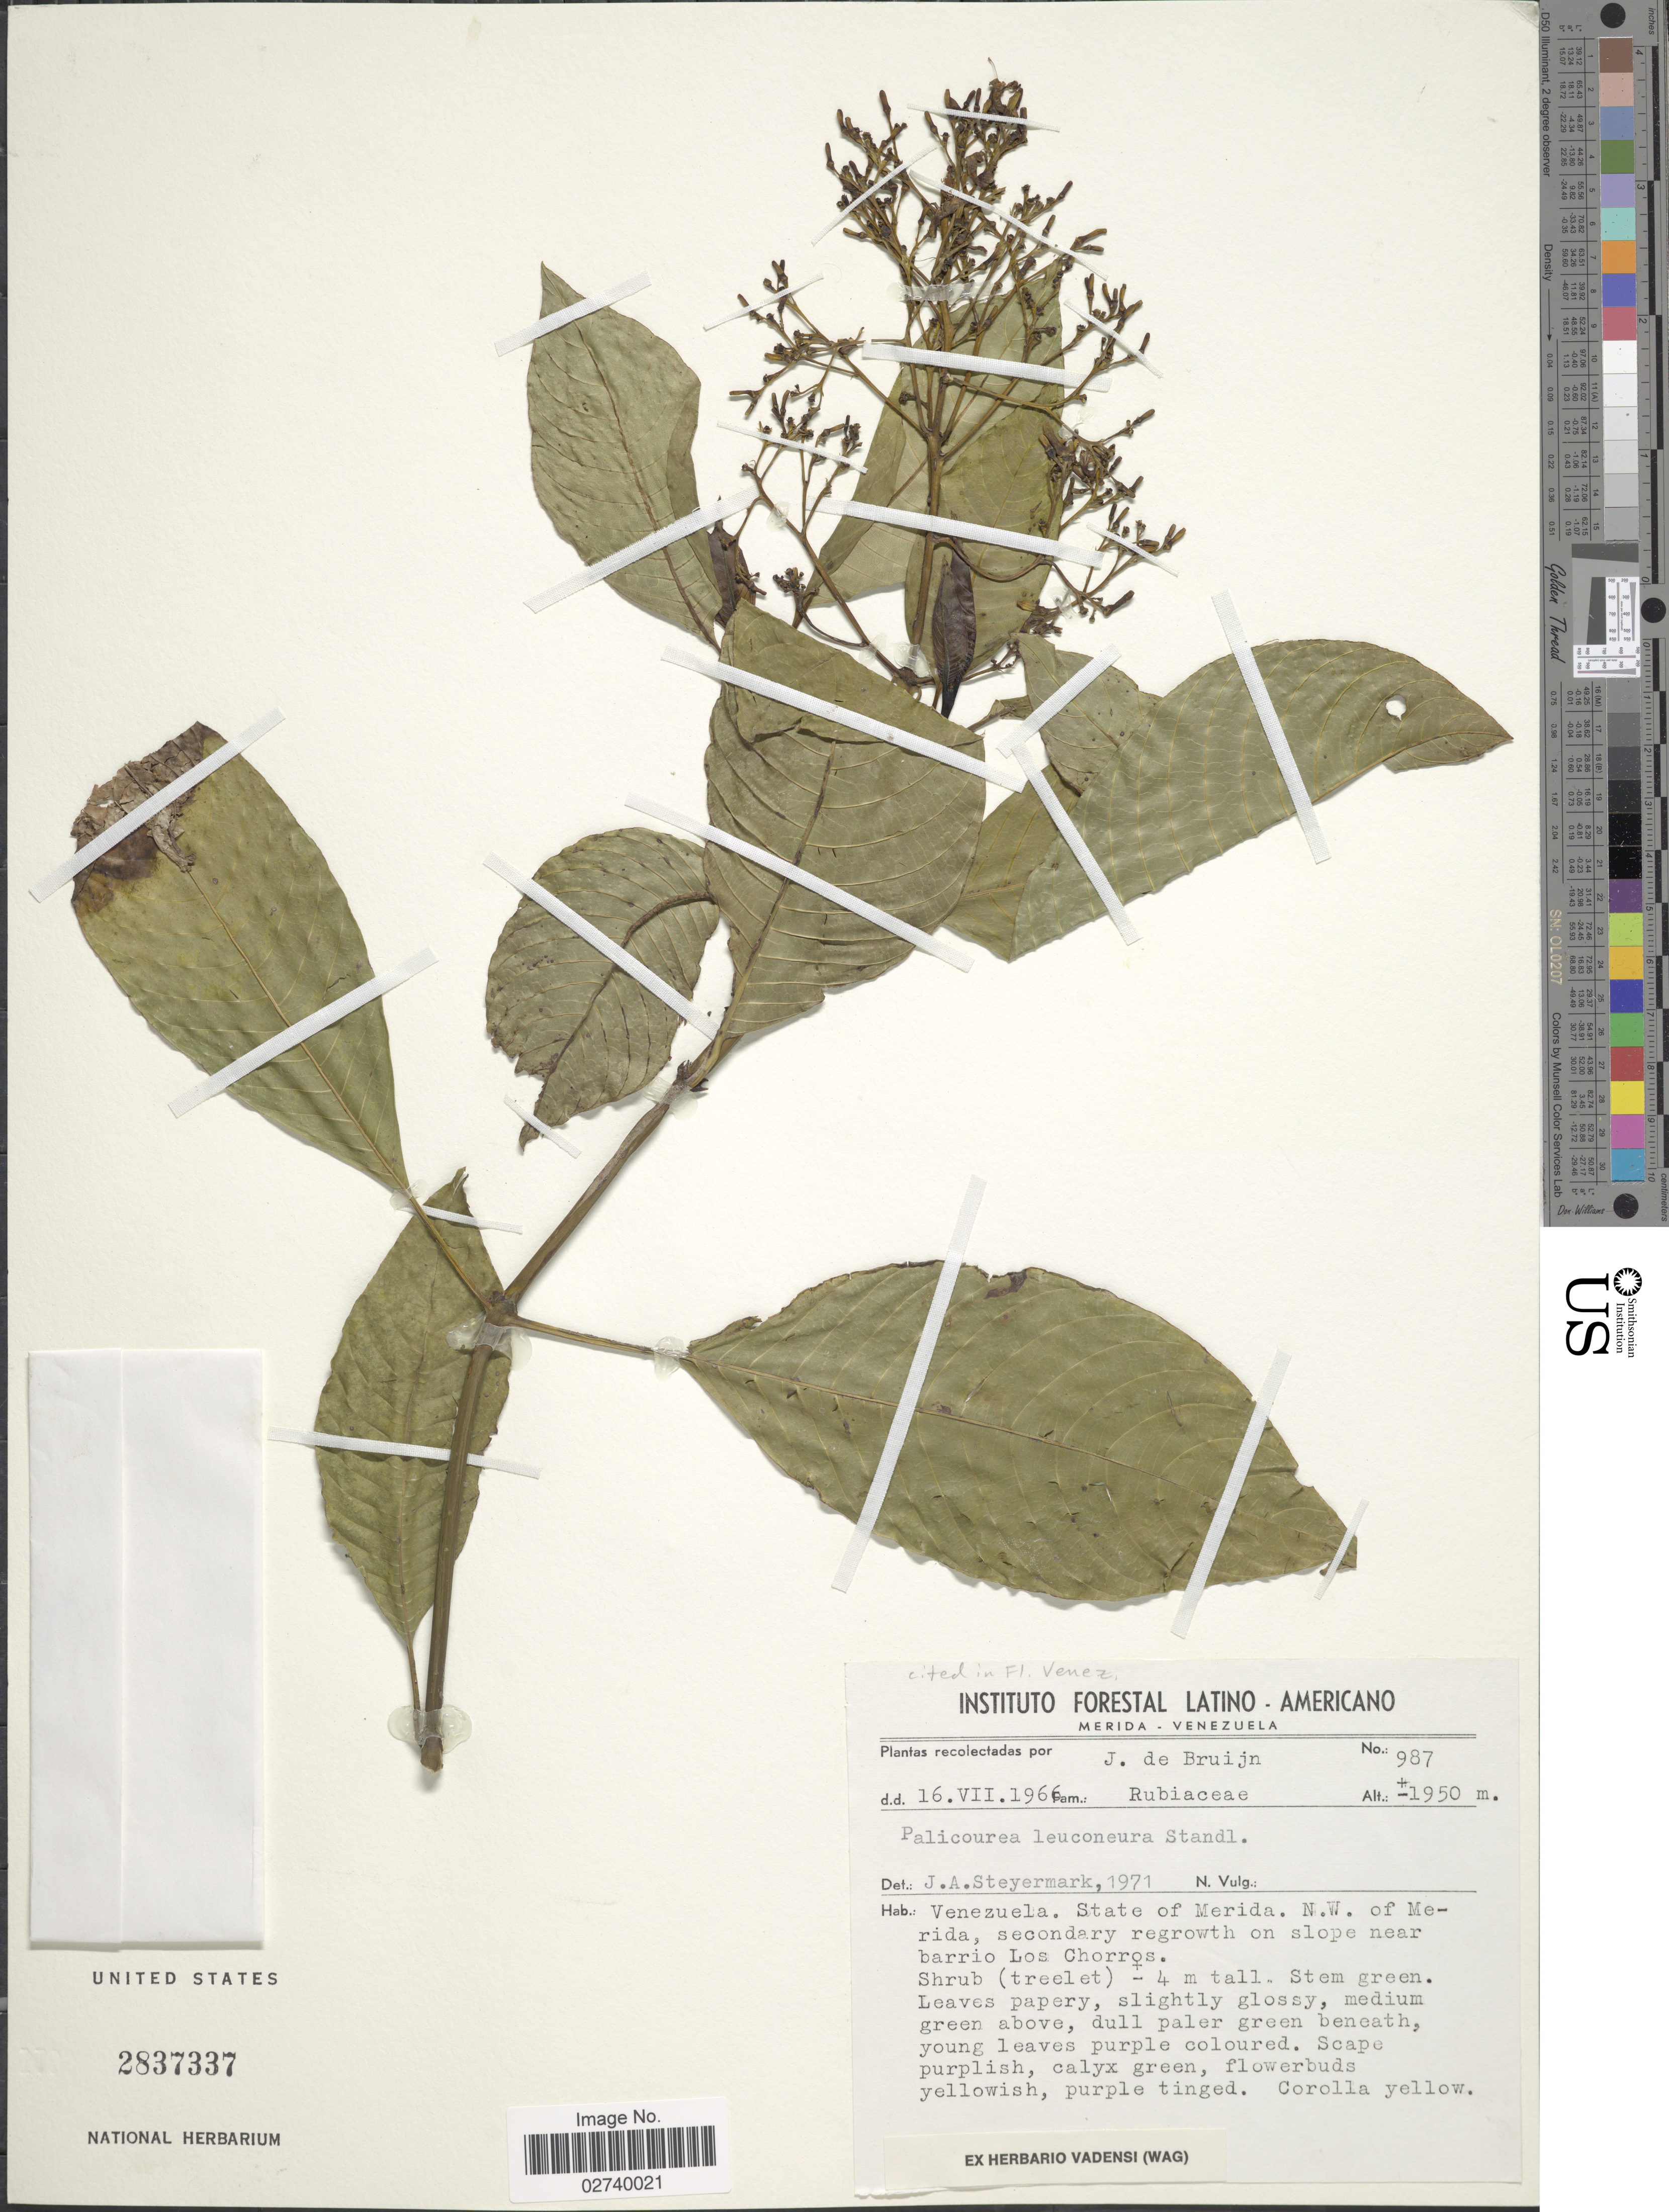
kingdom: Plantae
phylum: Tracheophyta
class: Magnoliopsida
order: Gentianales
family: Rubiaceae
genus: Palicourea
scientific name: Palicourea leuconeura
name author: Standl.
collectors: J. Bruijn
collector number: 987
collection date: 1966-07-16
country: Venezuela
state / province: Mérida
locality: NW of Merida, near barrio Los Chorros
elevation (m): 1950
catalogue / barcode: US 2837337